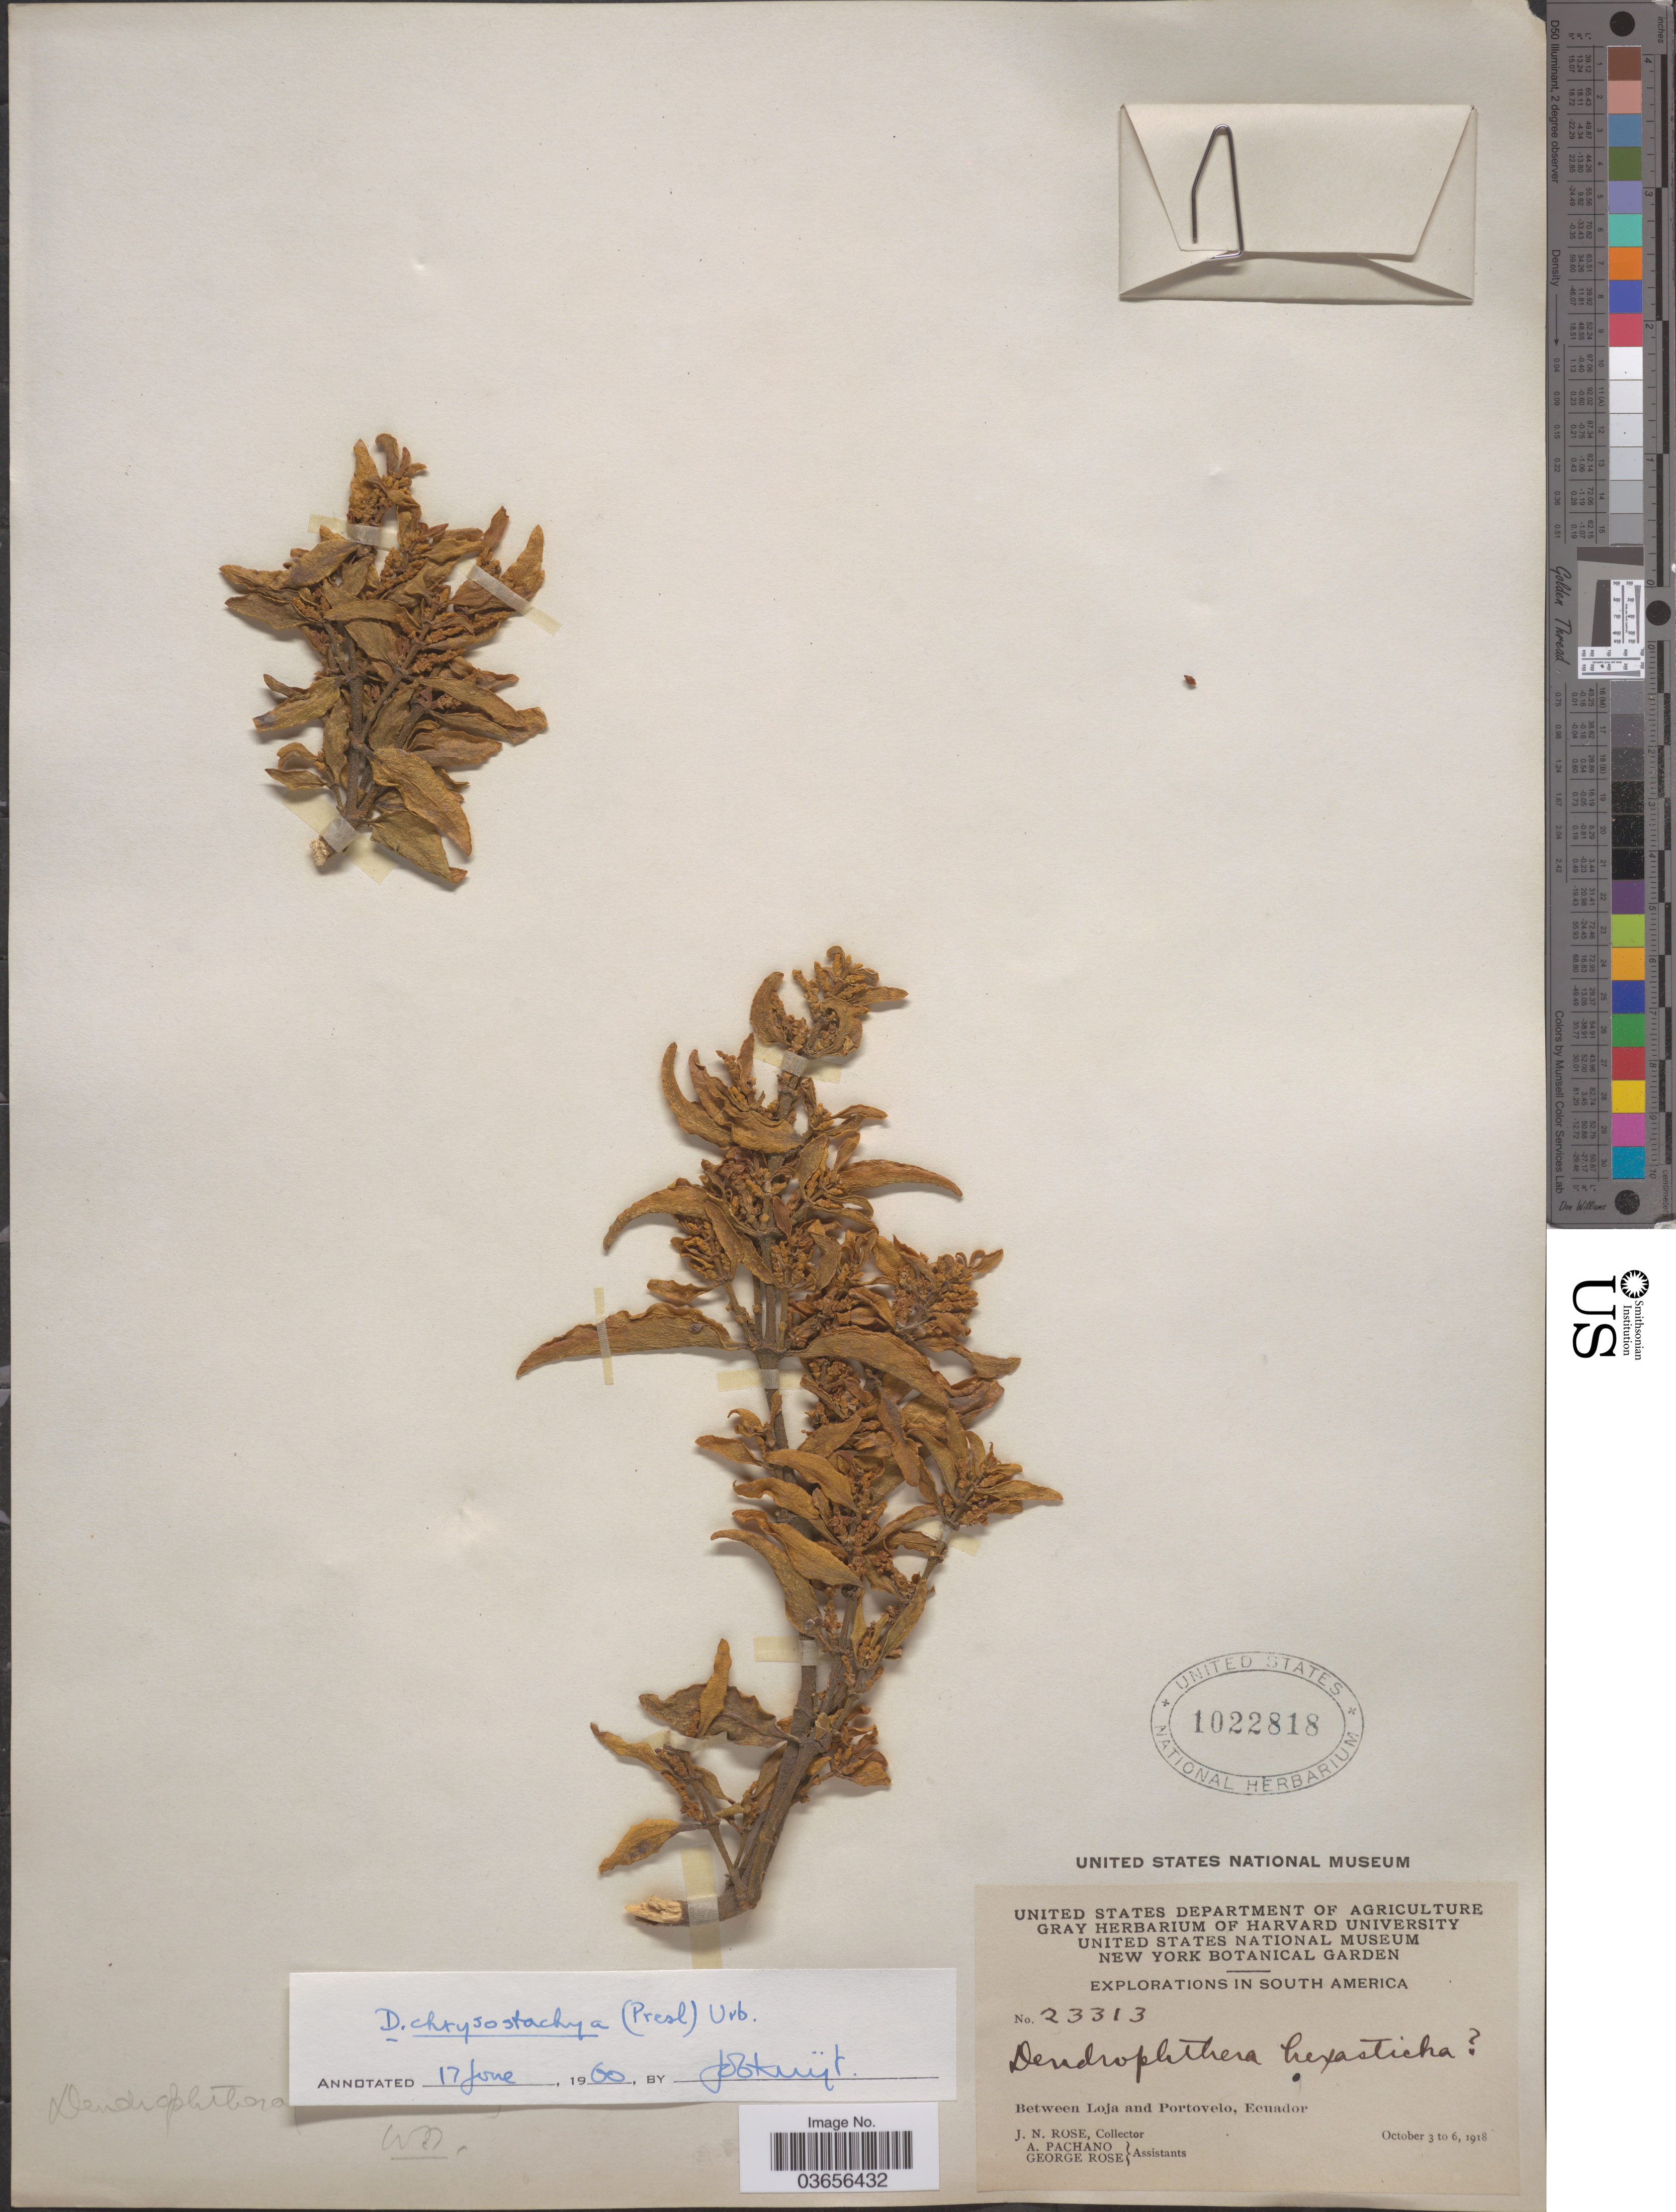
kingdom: Plantae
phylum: Tracheophyta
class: Magnoliopsida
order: Santalales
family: Viscaceae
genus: Dendrophthora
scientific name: Dendrophthora chrysostachya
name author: Urb.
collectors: J. N. Rose, A. Pachano & G. Rose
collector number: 23313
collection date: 1918-10-03/1918-10-06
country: Ecuador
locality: Between Loja and Portovelo.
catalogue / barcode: US 1022818